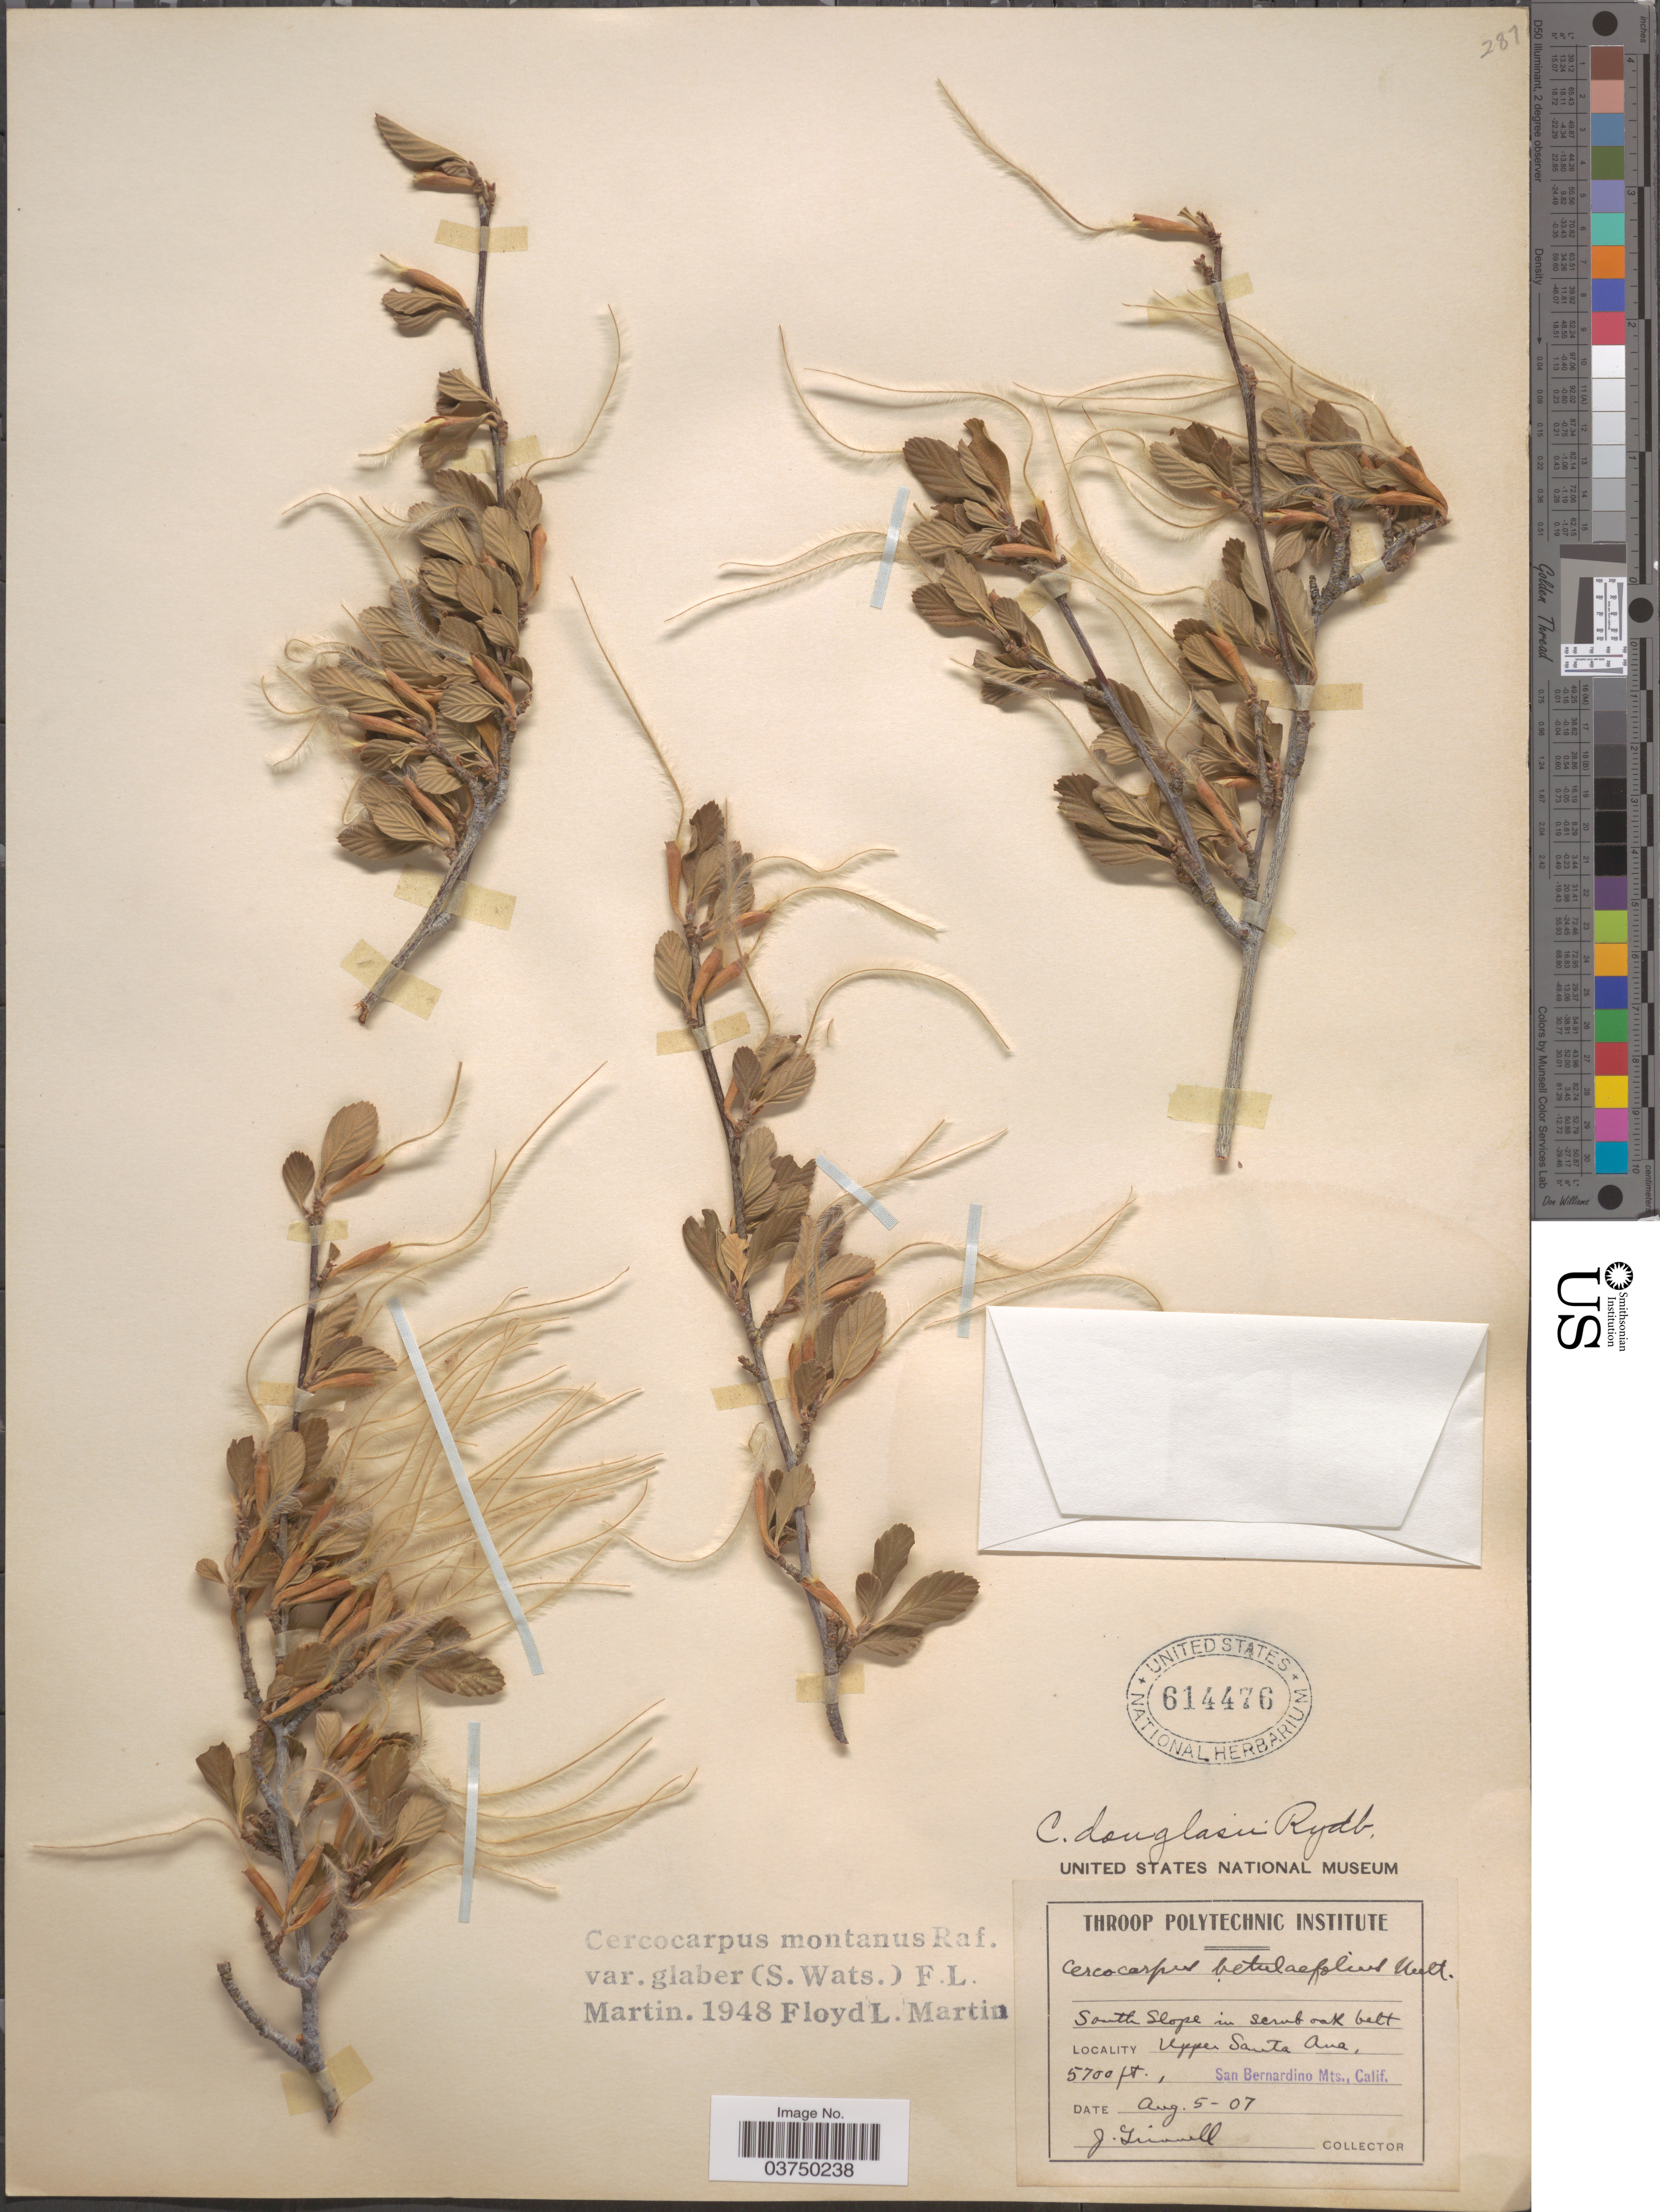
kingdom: Plantae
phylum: Tracheophyta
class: Magnoliopsida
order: Rosales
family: Rosaceae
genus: Cercocarpus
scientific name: Cercocarpus montanus var. glaber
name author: (S. Watson) F.L. Martin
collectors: J. Grinnell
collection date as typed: Transcribed d/m/y: 5/8/7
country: United States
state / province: California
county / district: San Bernardino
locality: South slope in scrub oak belt. Upper Santa Ana, San Bernardino Mts.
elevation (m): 1737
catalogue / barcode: US 614476